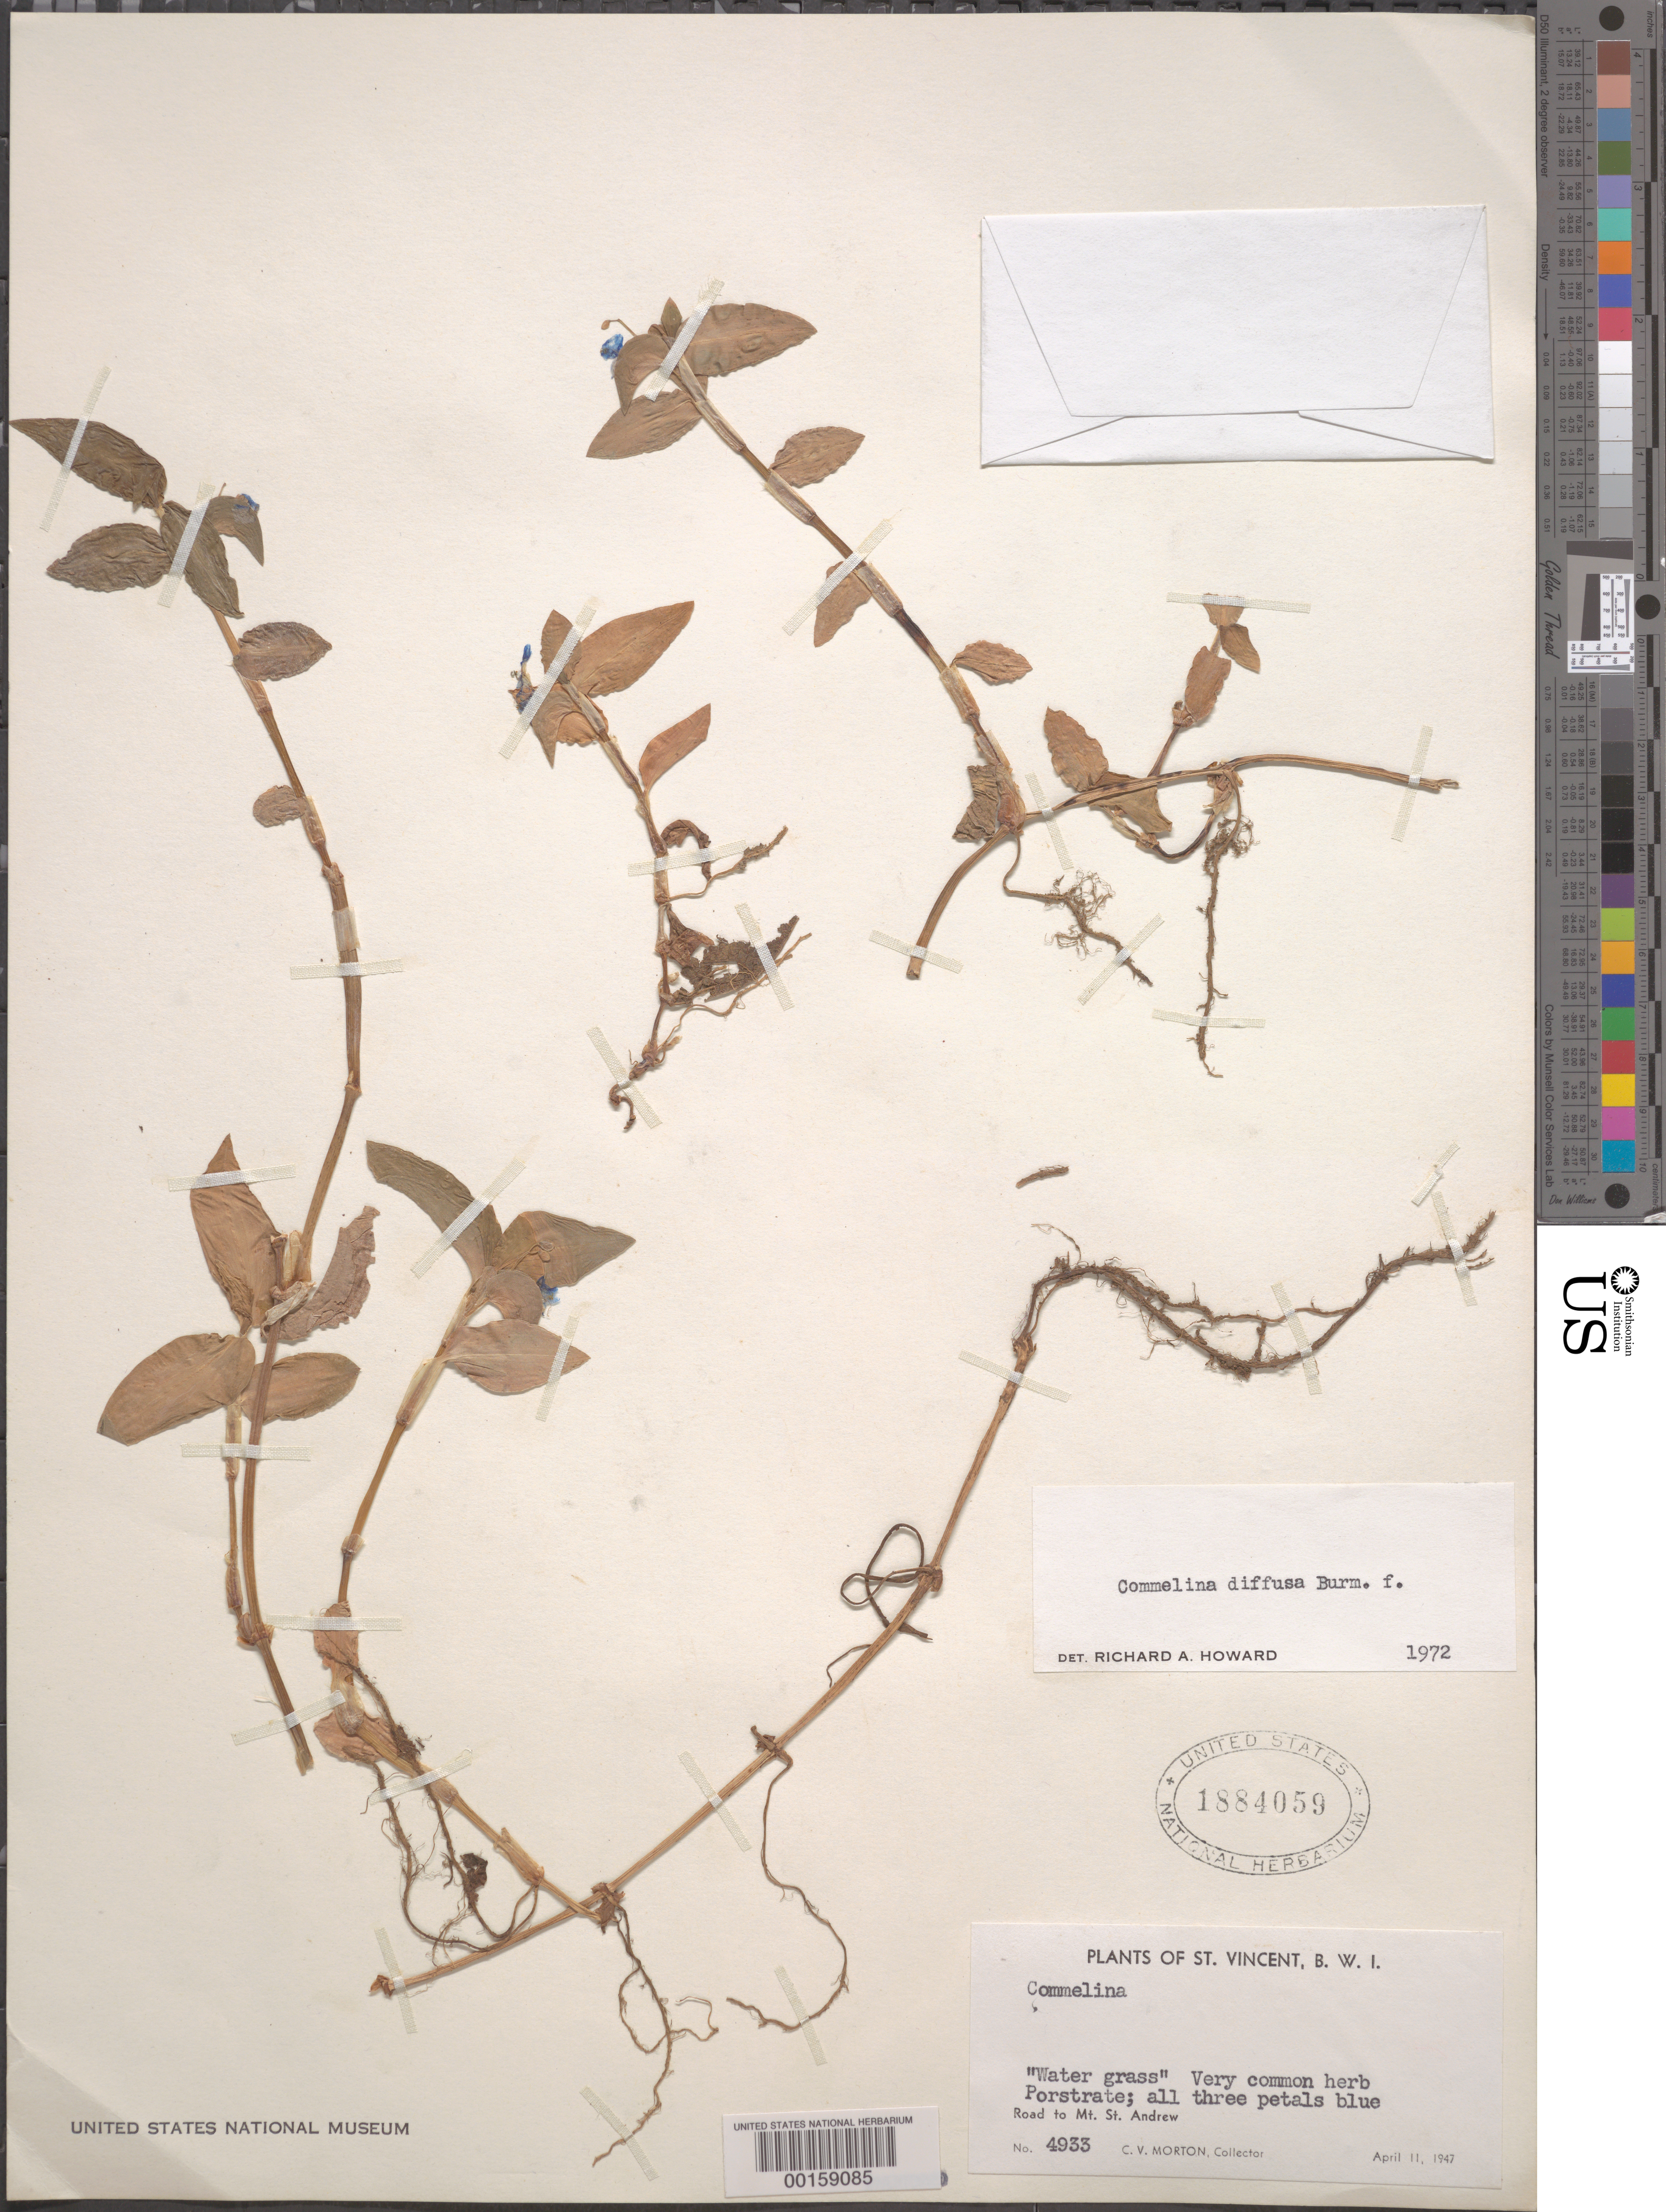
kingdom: Plantae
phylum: Tracheophyta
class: Liliopsida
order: Commelinales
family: Commelinaceae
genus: Commelina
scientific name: Commelina diffusa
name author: Burm. f.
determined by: Howard, R. A.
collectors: C. V. Morton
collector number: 4933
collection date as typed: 11 Apr 1947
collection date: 1947-04-11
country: St. Vincent - Grenadines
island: St. Vincent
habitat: Roadside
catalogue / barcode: US 1884059